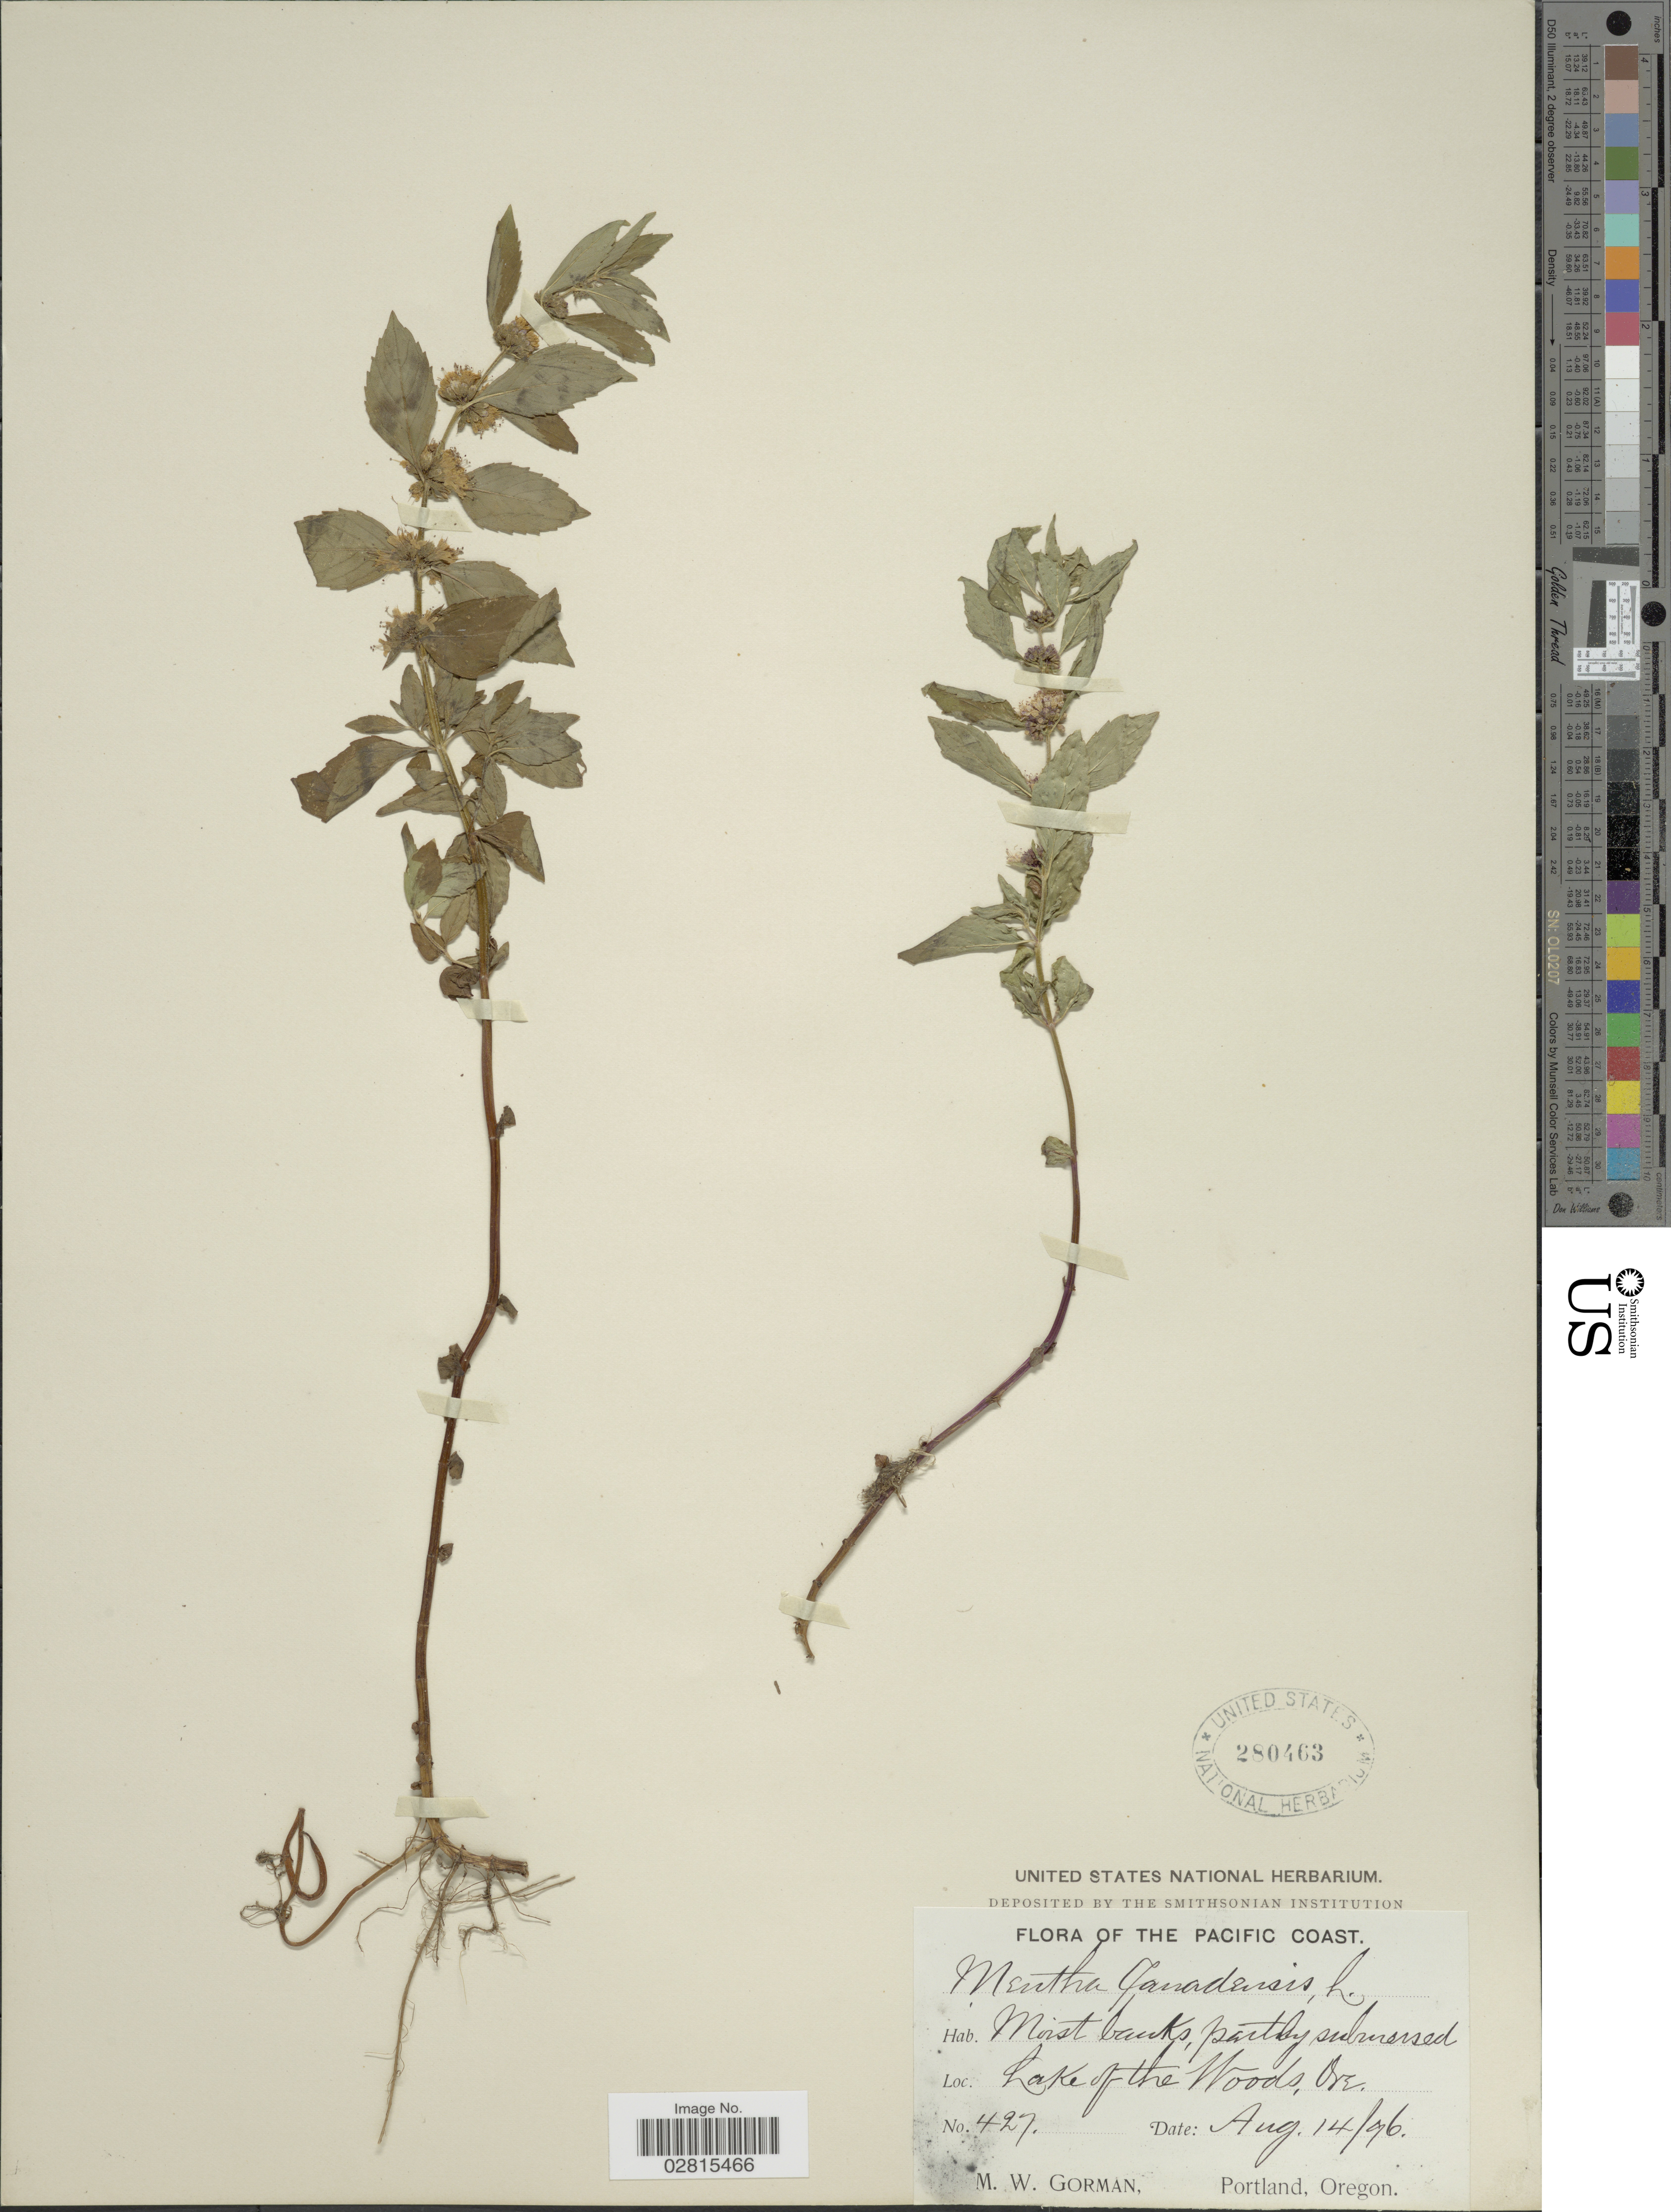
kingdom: Plantae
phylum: Tracheophyta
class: Magnoliopsida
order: Lamiales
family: Lamiaceae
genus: Mentha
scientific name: Mentha canadensis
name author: L.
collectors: M. W. Gorman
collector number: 427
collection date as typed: Transcribed d/m/y: 14/8/76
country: United States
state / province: Oregon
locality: The Pacific Coast, Lake of the Woods, Ore.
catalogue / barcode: US 280463